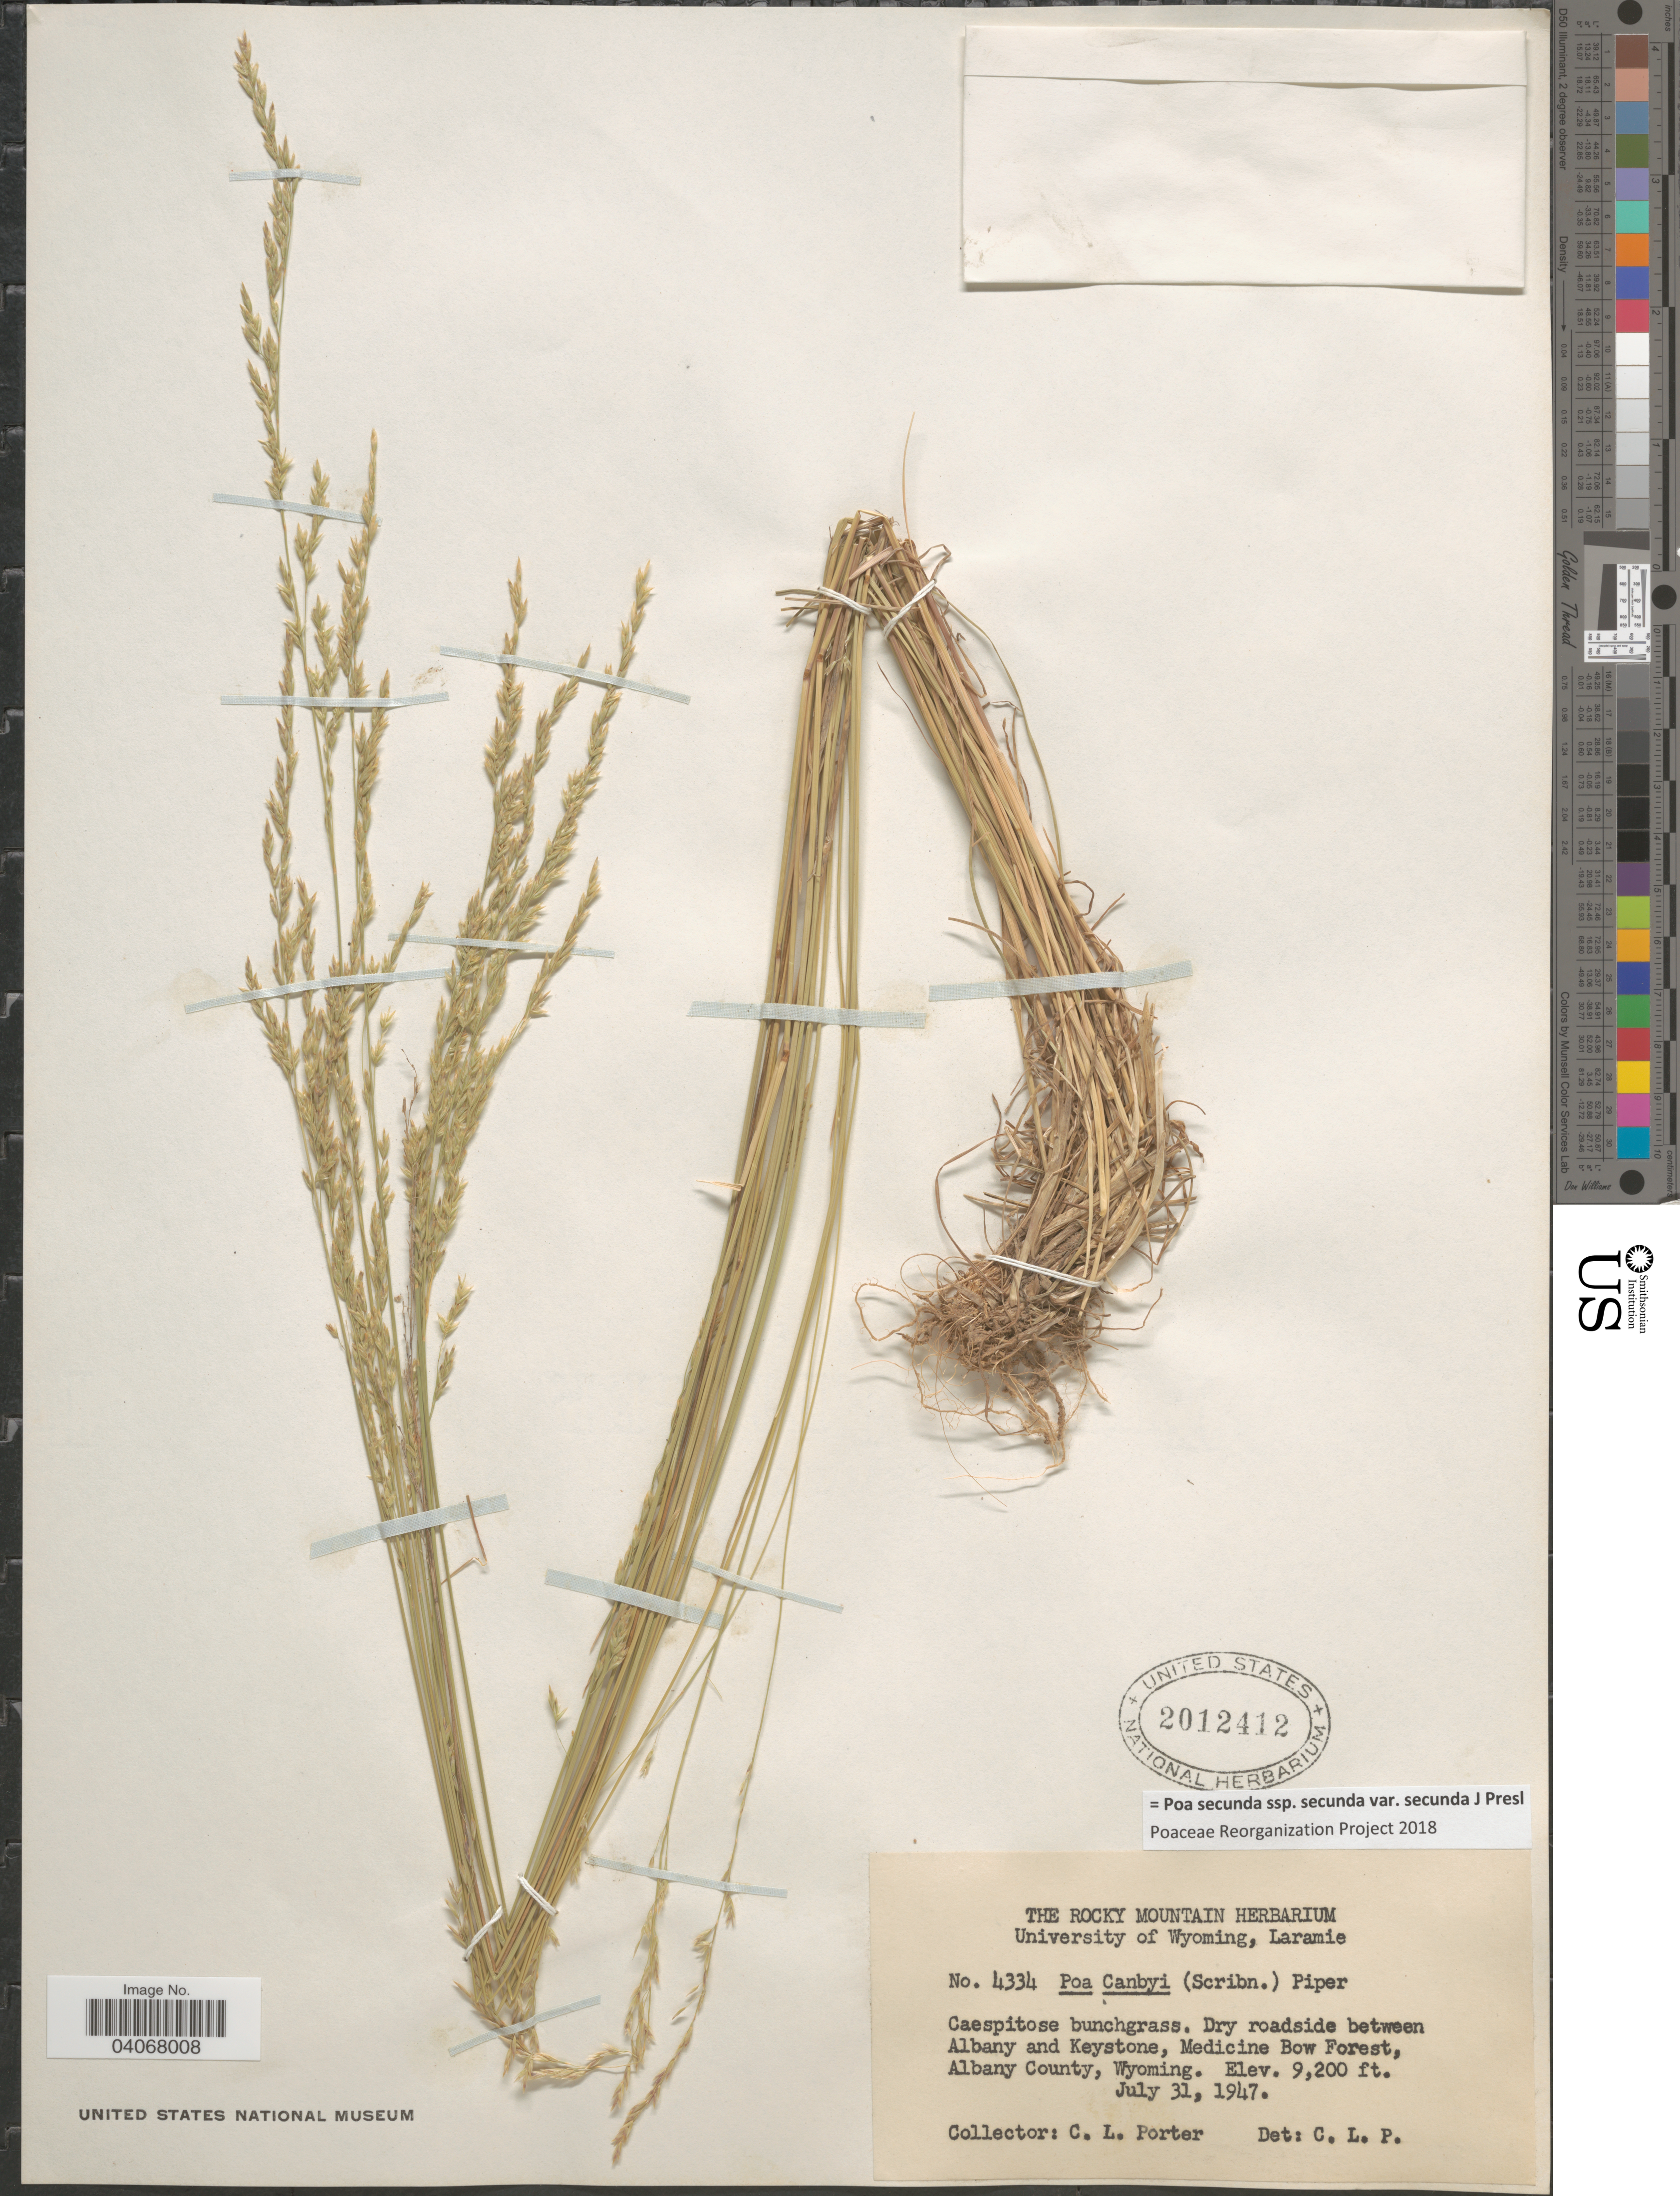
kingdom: Plantae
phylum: Tracheophyta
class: Liliopsida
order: Poales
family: Poaceae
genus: Poa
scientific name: Poa secunda subsp. secunda var. secunda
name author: J. Presl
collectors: C. L. Porter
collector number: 4334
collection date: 1947-07-31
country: United States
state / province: Wyoming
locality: Dry roadside between Albany and Keystone, Medicine Bow Forest, Albany County.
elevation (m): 2804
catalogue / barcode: US 2012412